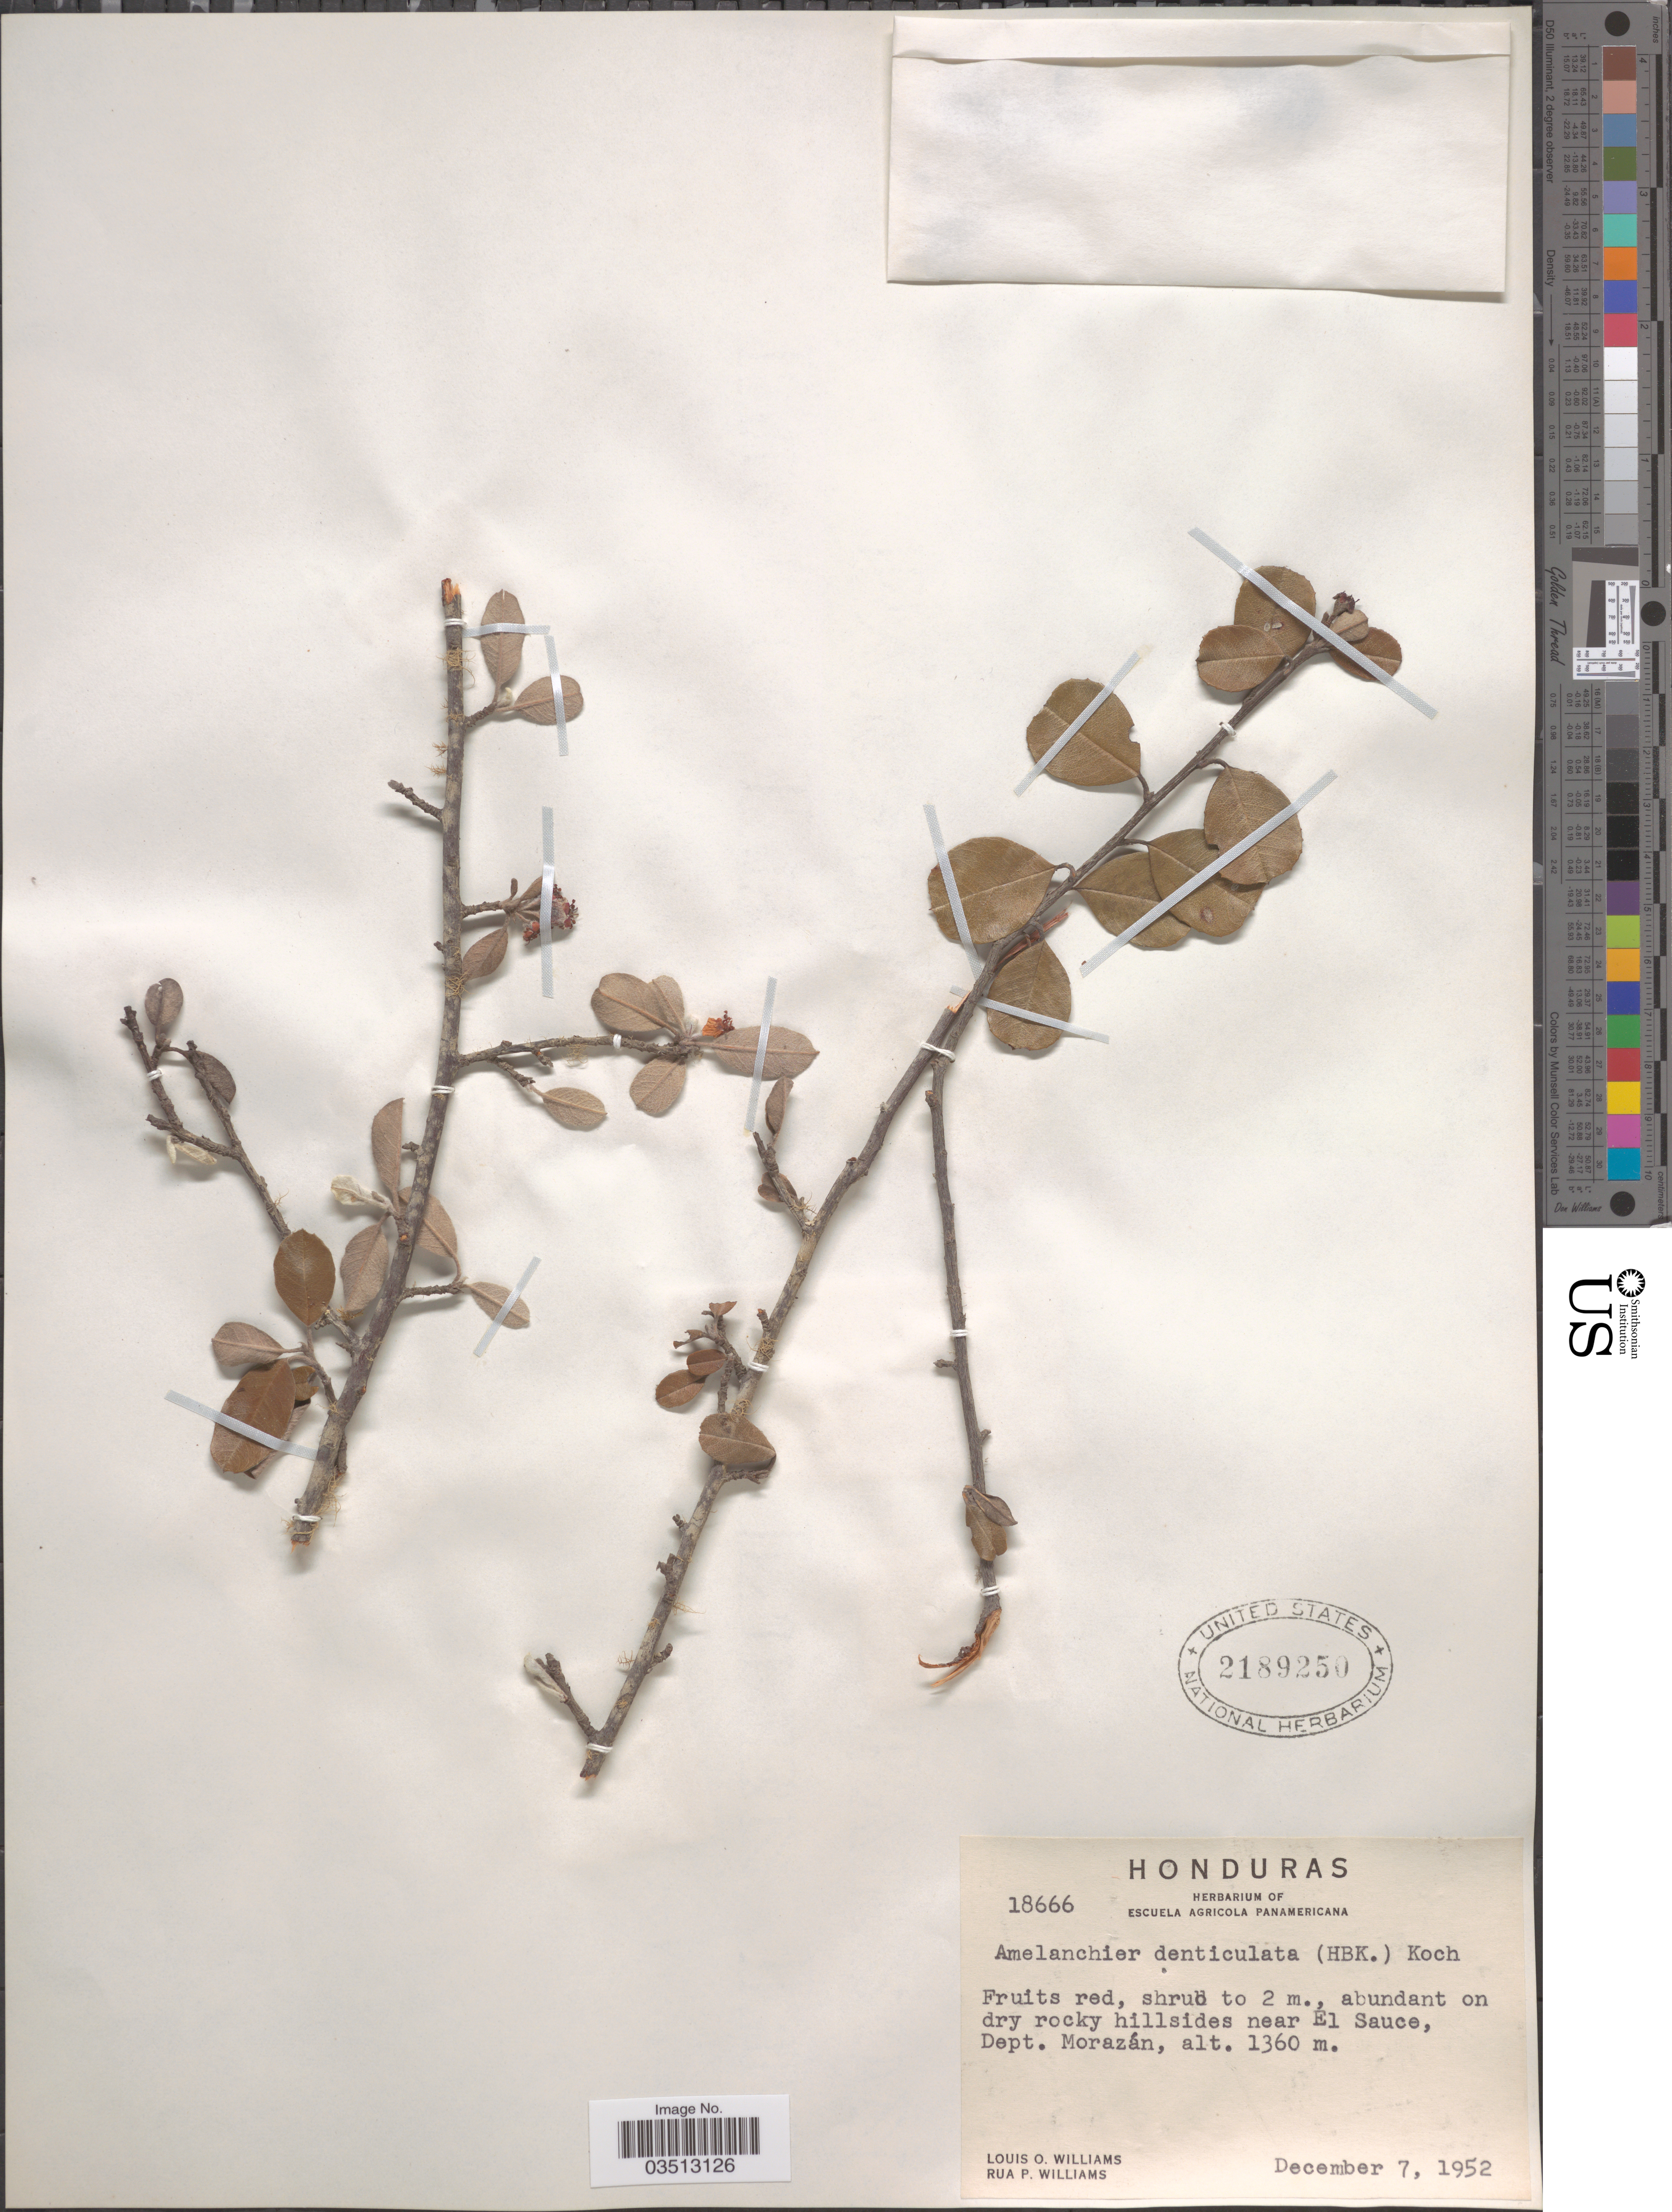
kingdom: Plantae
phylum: Tracheophyta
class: Magnoliopsida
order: Rosales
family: Rosaceae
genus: Malacomeles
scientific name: Malacomeles denticulata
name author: (Kunth) G.N. Jones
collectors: L. O. Williams & R. P. Williams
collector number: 18666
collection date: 1952-12-07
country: Honduras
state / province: Fco. Morazán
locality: Near El Sauce, Dept. Morazán.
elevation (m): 1360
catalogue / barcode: US 2189250